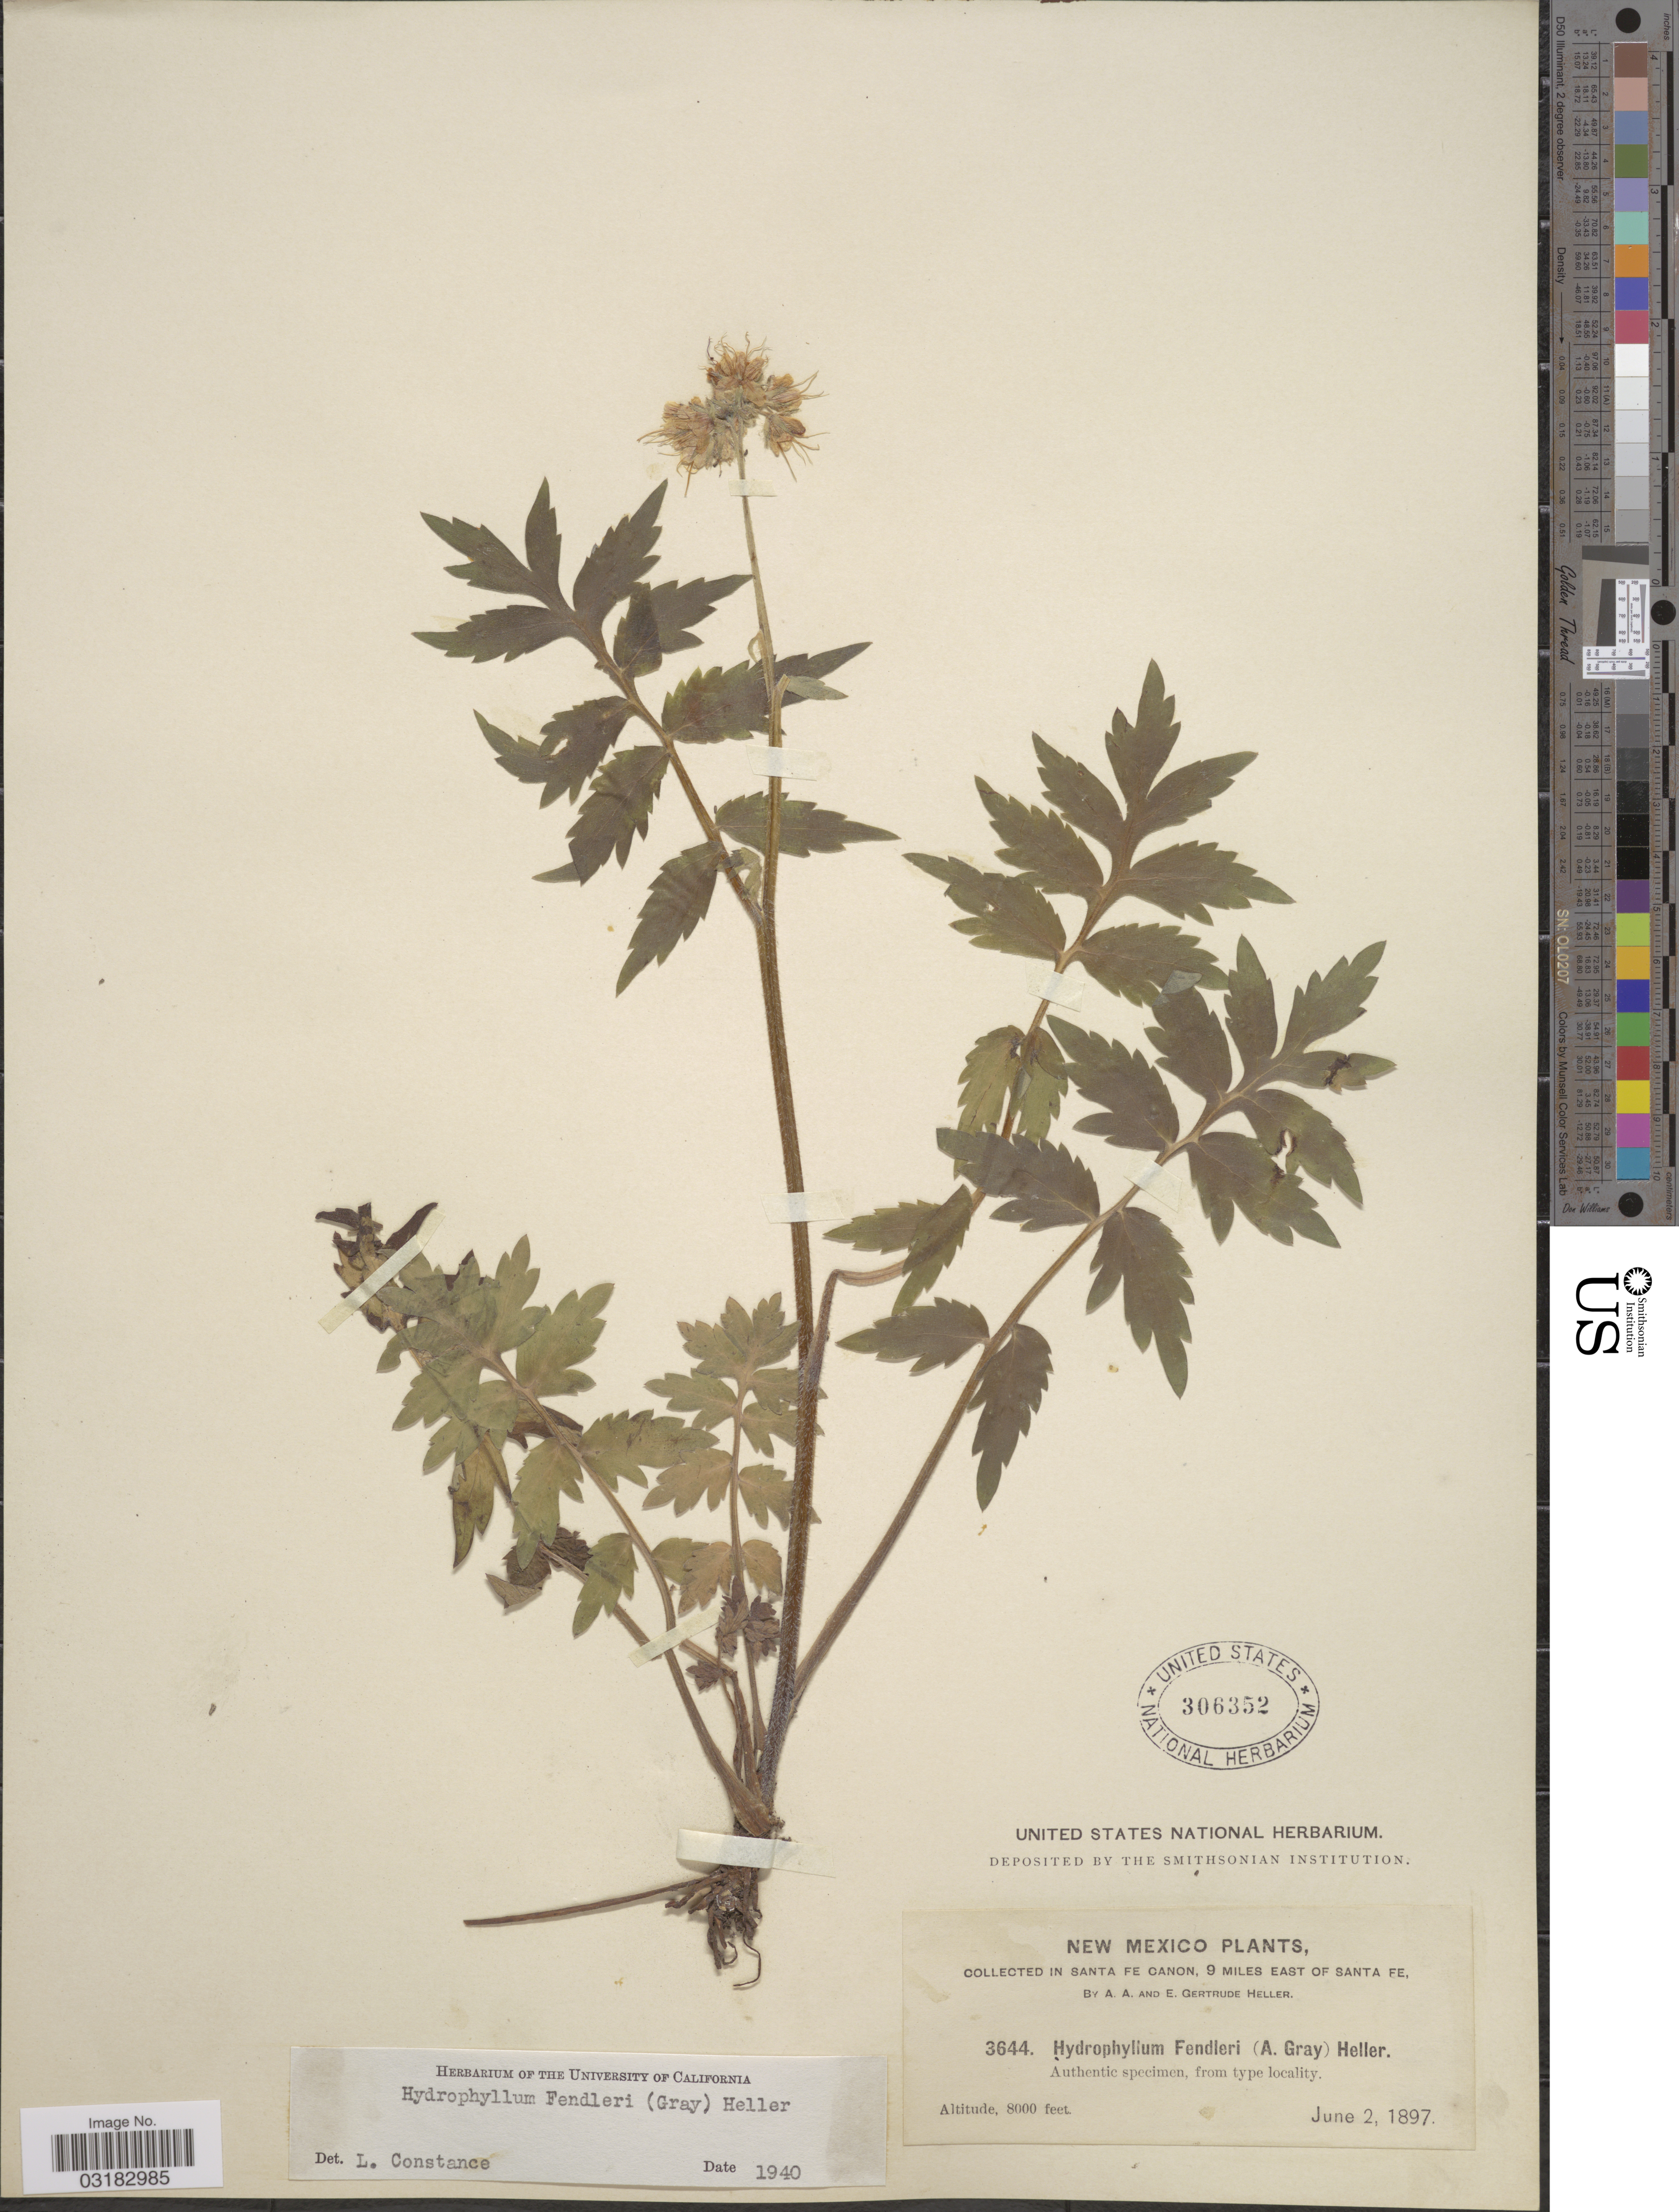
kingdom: Plantae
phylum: Tracheophyta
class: Magnoliopsida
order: Boraginales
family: Hydrophyllaceae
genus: Hydrophyllum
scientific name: Hydrophyllum fendleri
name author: (A. Gray) A. Heller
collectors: A. A. Heller & E. G. Heller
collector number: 3644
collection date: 1897-06-02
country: United States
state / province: New Mexico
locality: Santa Fe Canon, 9 miles east of Santa Fe.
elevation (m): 2438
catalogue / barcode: US 306352